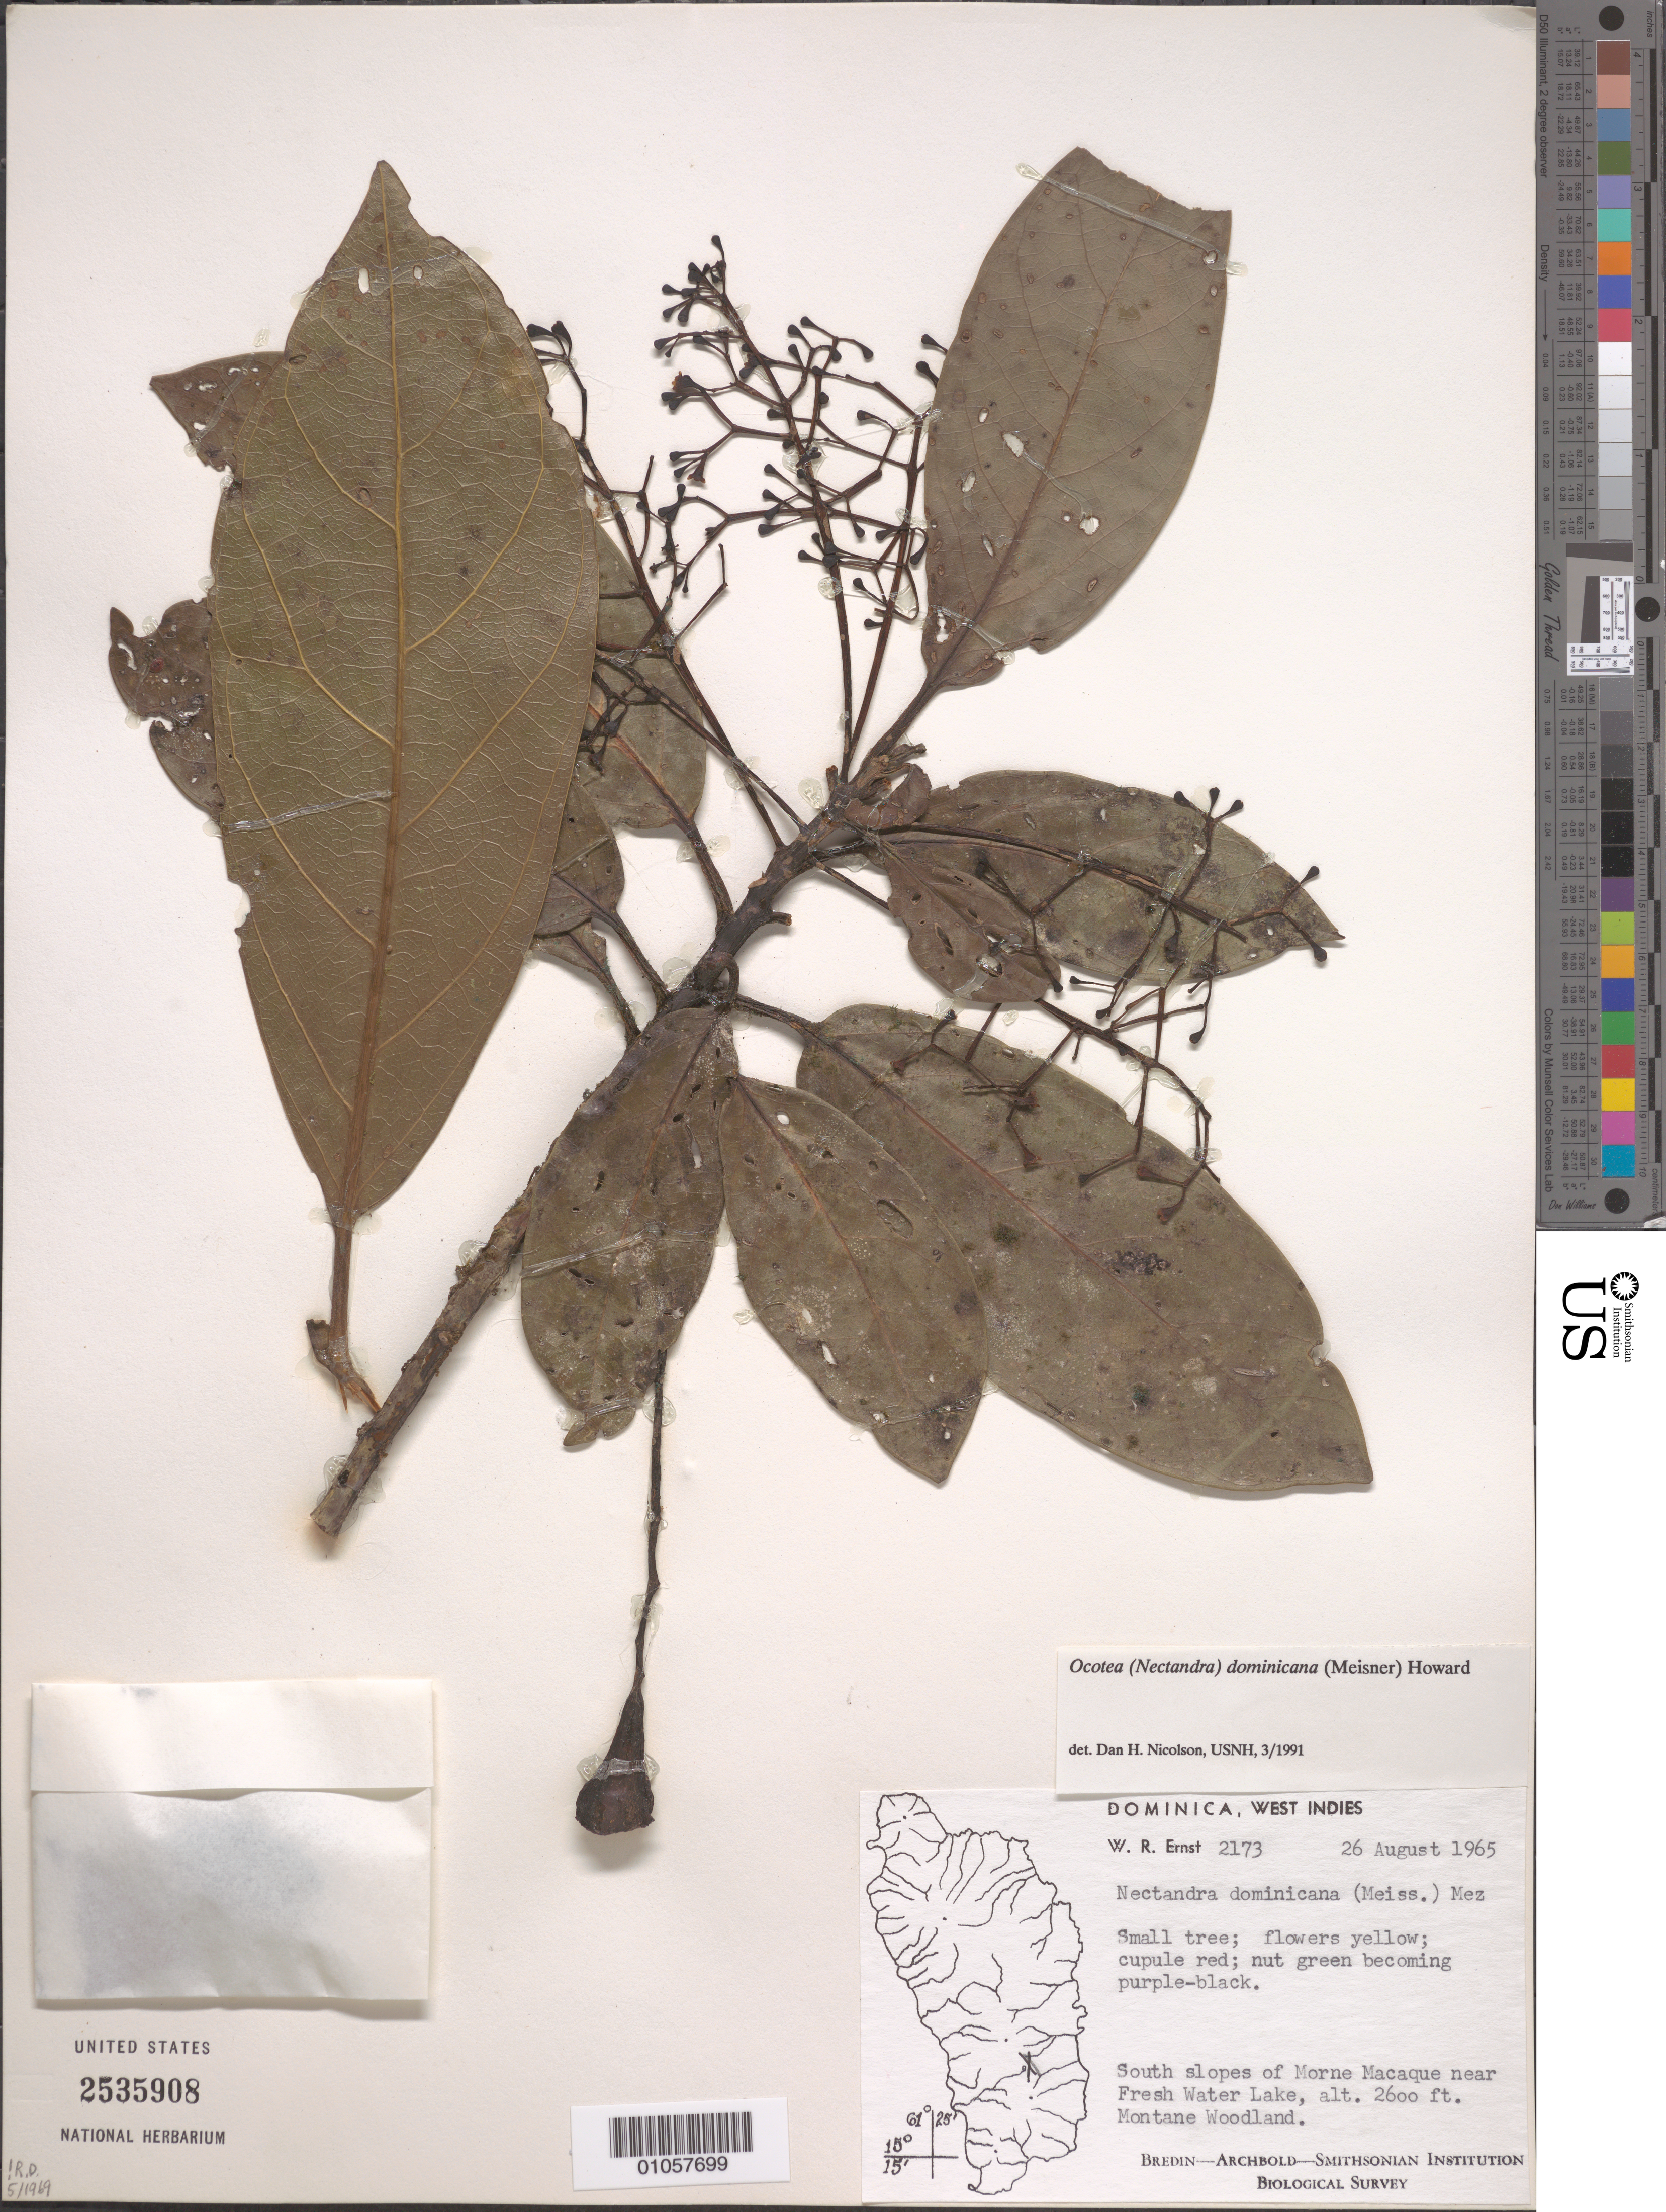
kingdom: Plantae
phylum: Tracheophyta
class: Magnoliopsida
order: Laurales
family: Lauraceae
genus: Ocotea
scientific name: Ocotea dominicana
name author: (Meisn.) R.A. Howard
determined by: Nicolson, Dan H.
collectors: W. R. Ernst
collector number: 2173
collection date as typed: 26 Aug 1965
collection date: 1965-08-26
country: Dominica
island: Dominica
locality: Morne Macaque, south slope, near Fresh Water lake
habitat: Montane woodland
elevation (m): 792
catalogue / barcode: US 2535908